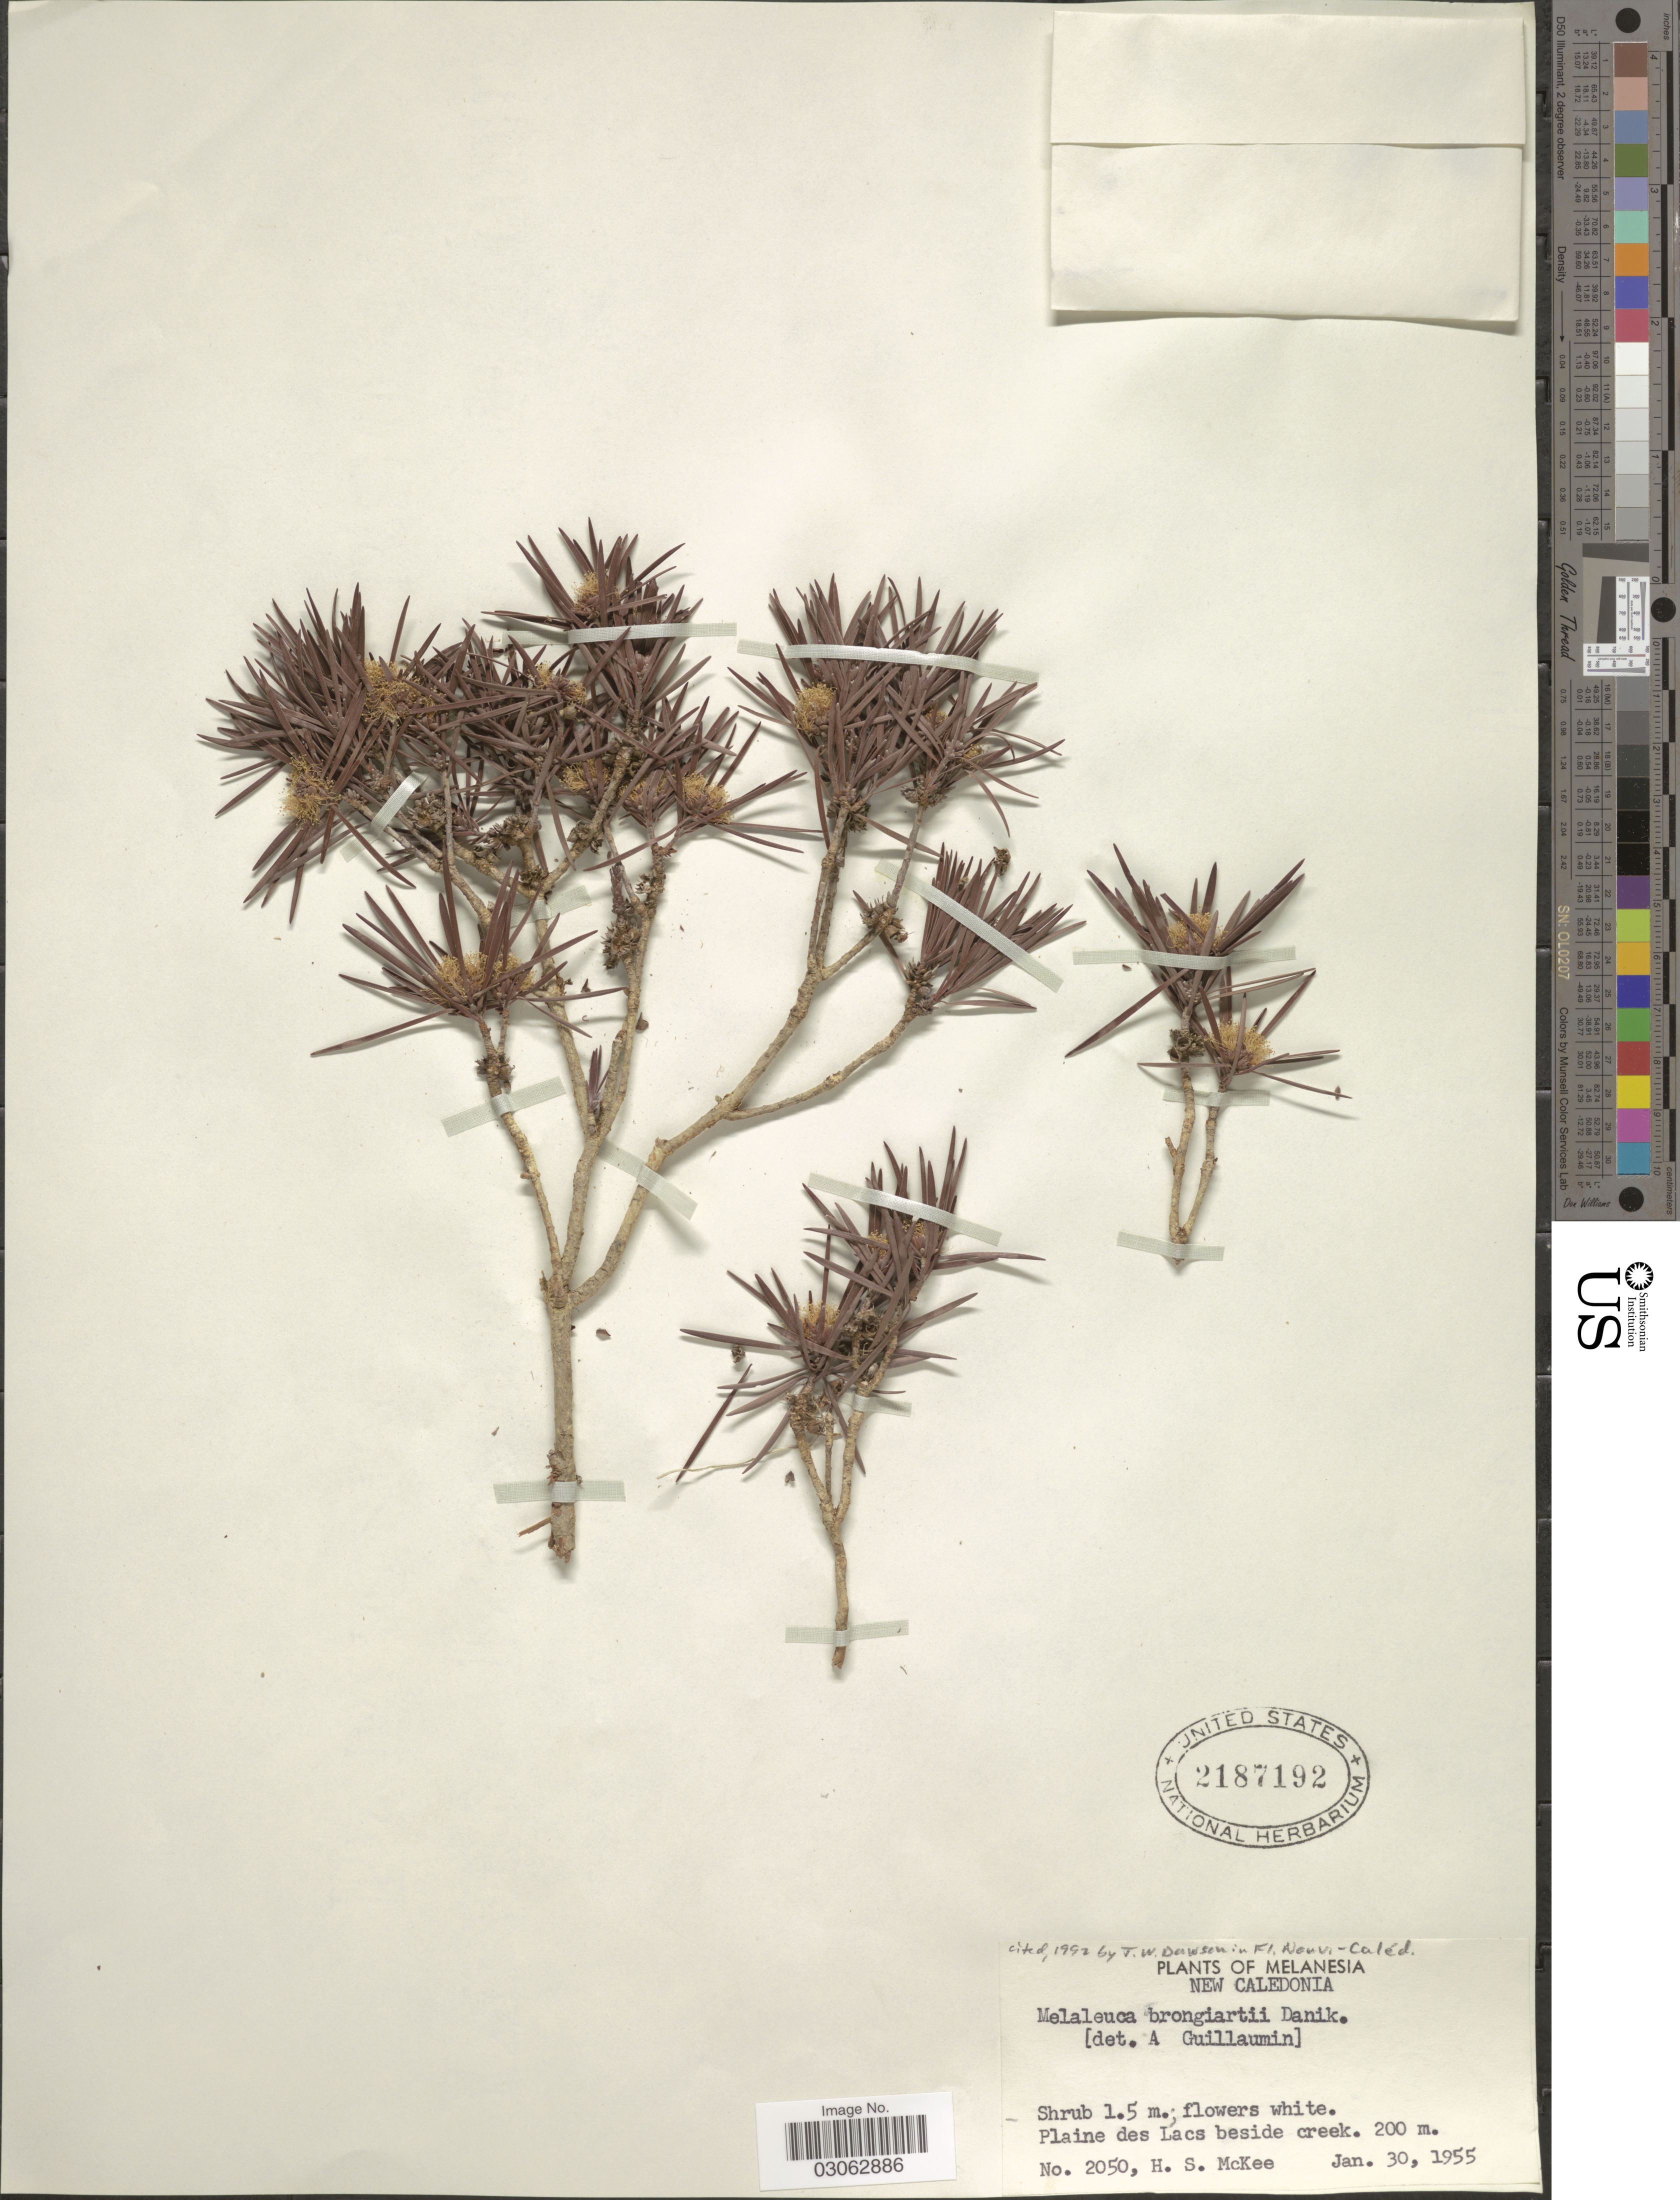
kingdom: Plantae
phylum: Tracheophyta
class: Magnoliopsida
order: Myrtales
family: Myrtaceae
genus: Melaleuca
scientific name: Melaleuca brongniartii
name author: F. Muell.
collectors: H. S. McKee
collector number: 2050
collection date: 1955-01-30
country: New Caledonia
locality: Melanesia. Plaine des Lacs beside creek.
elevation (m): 200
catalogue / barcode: US 2187192